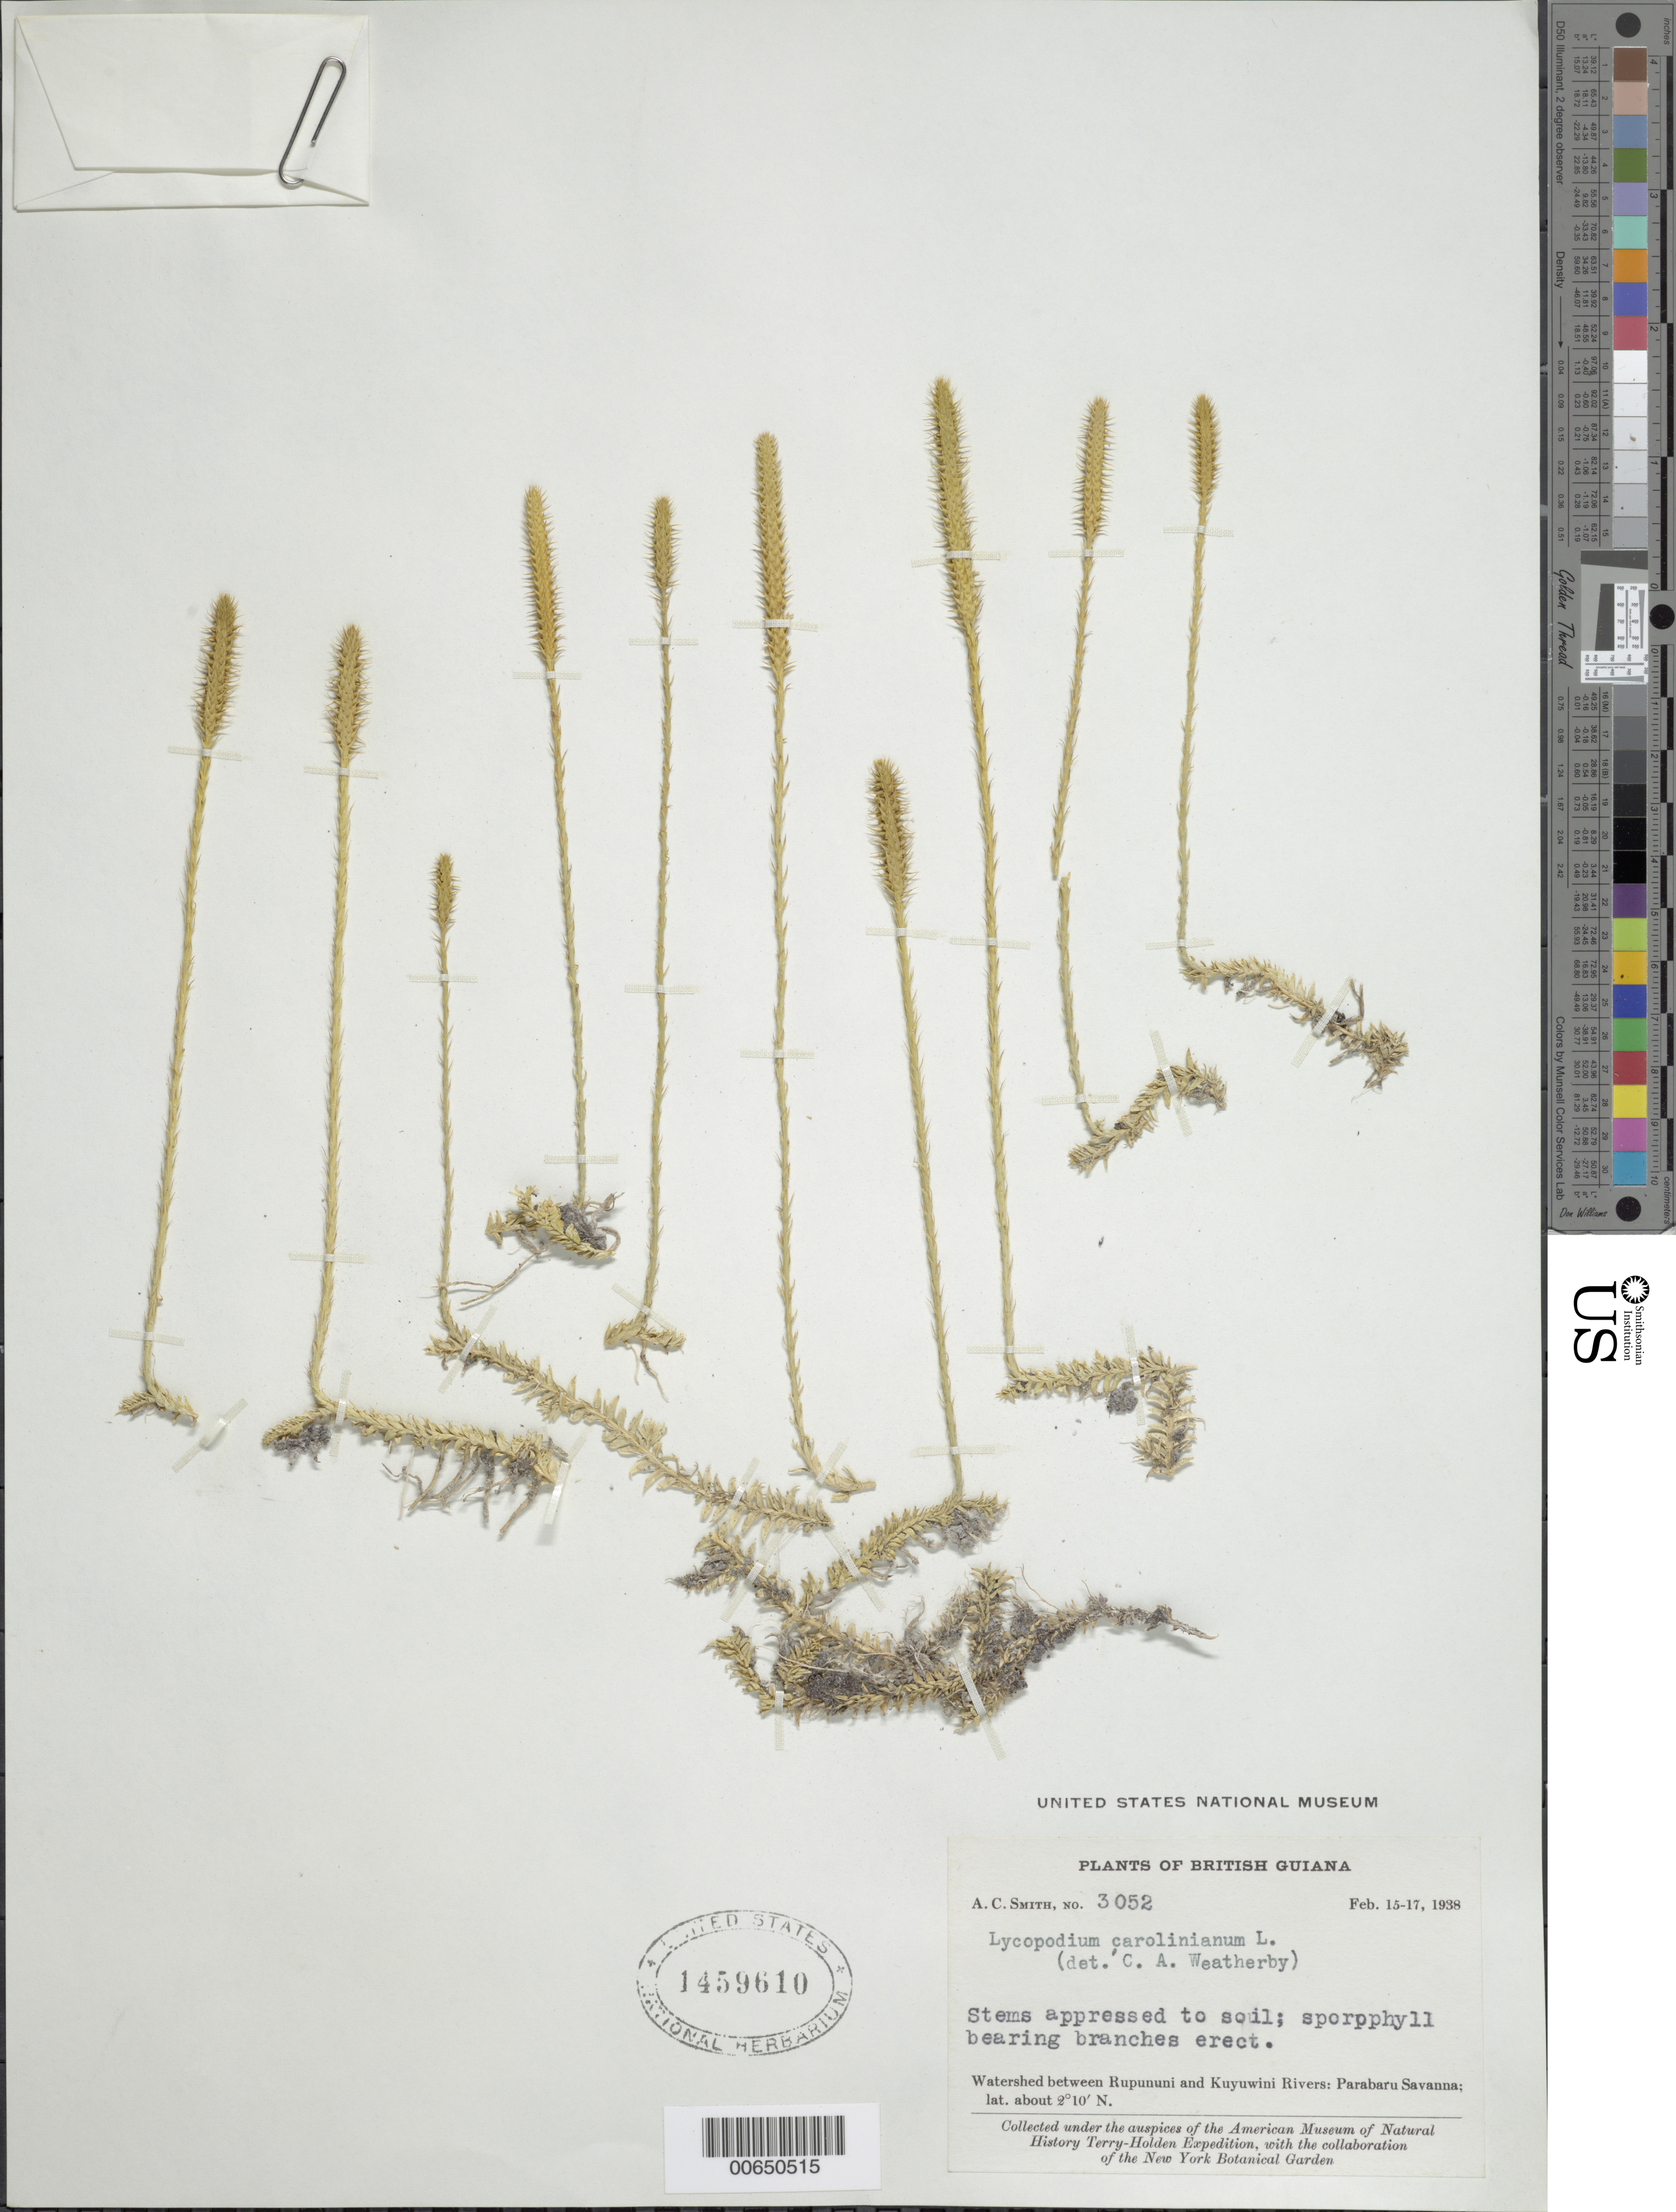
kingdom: Plantae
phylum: Tracheophyta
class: Lycopodiopsida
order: Lycopodiales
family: Lycopodiaceae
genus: Pseudolycopodiella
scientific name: Pseudolycopodiella paradoxa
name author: (Mart.) Holub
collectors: A. C. Smith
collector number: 3052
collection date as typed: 15-Feb-38 to 17-Feb-38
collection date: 1938-02-15/1938-02-17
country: Guyana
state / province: U. Takutu-U. Essequibo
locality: Rupununi R., watershed between it and Kuyuwini R; Parabaru Savanna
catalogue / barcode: US 1459610